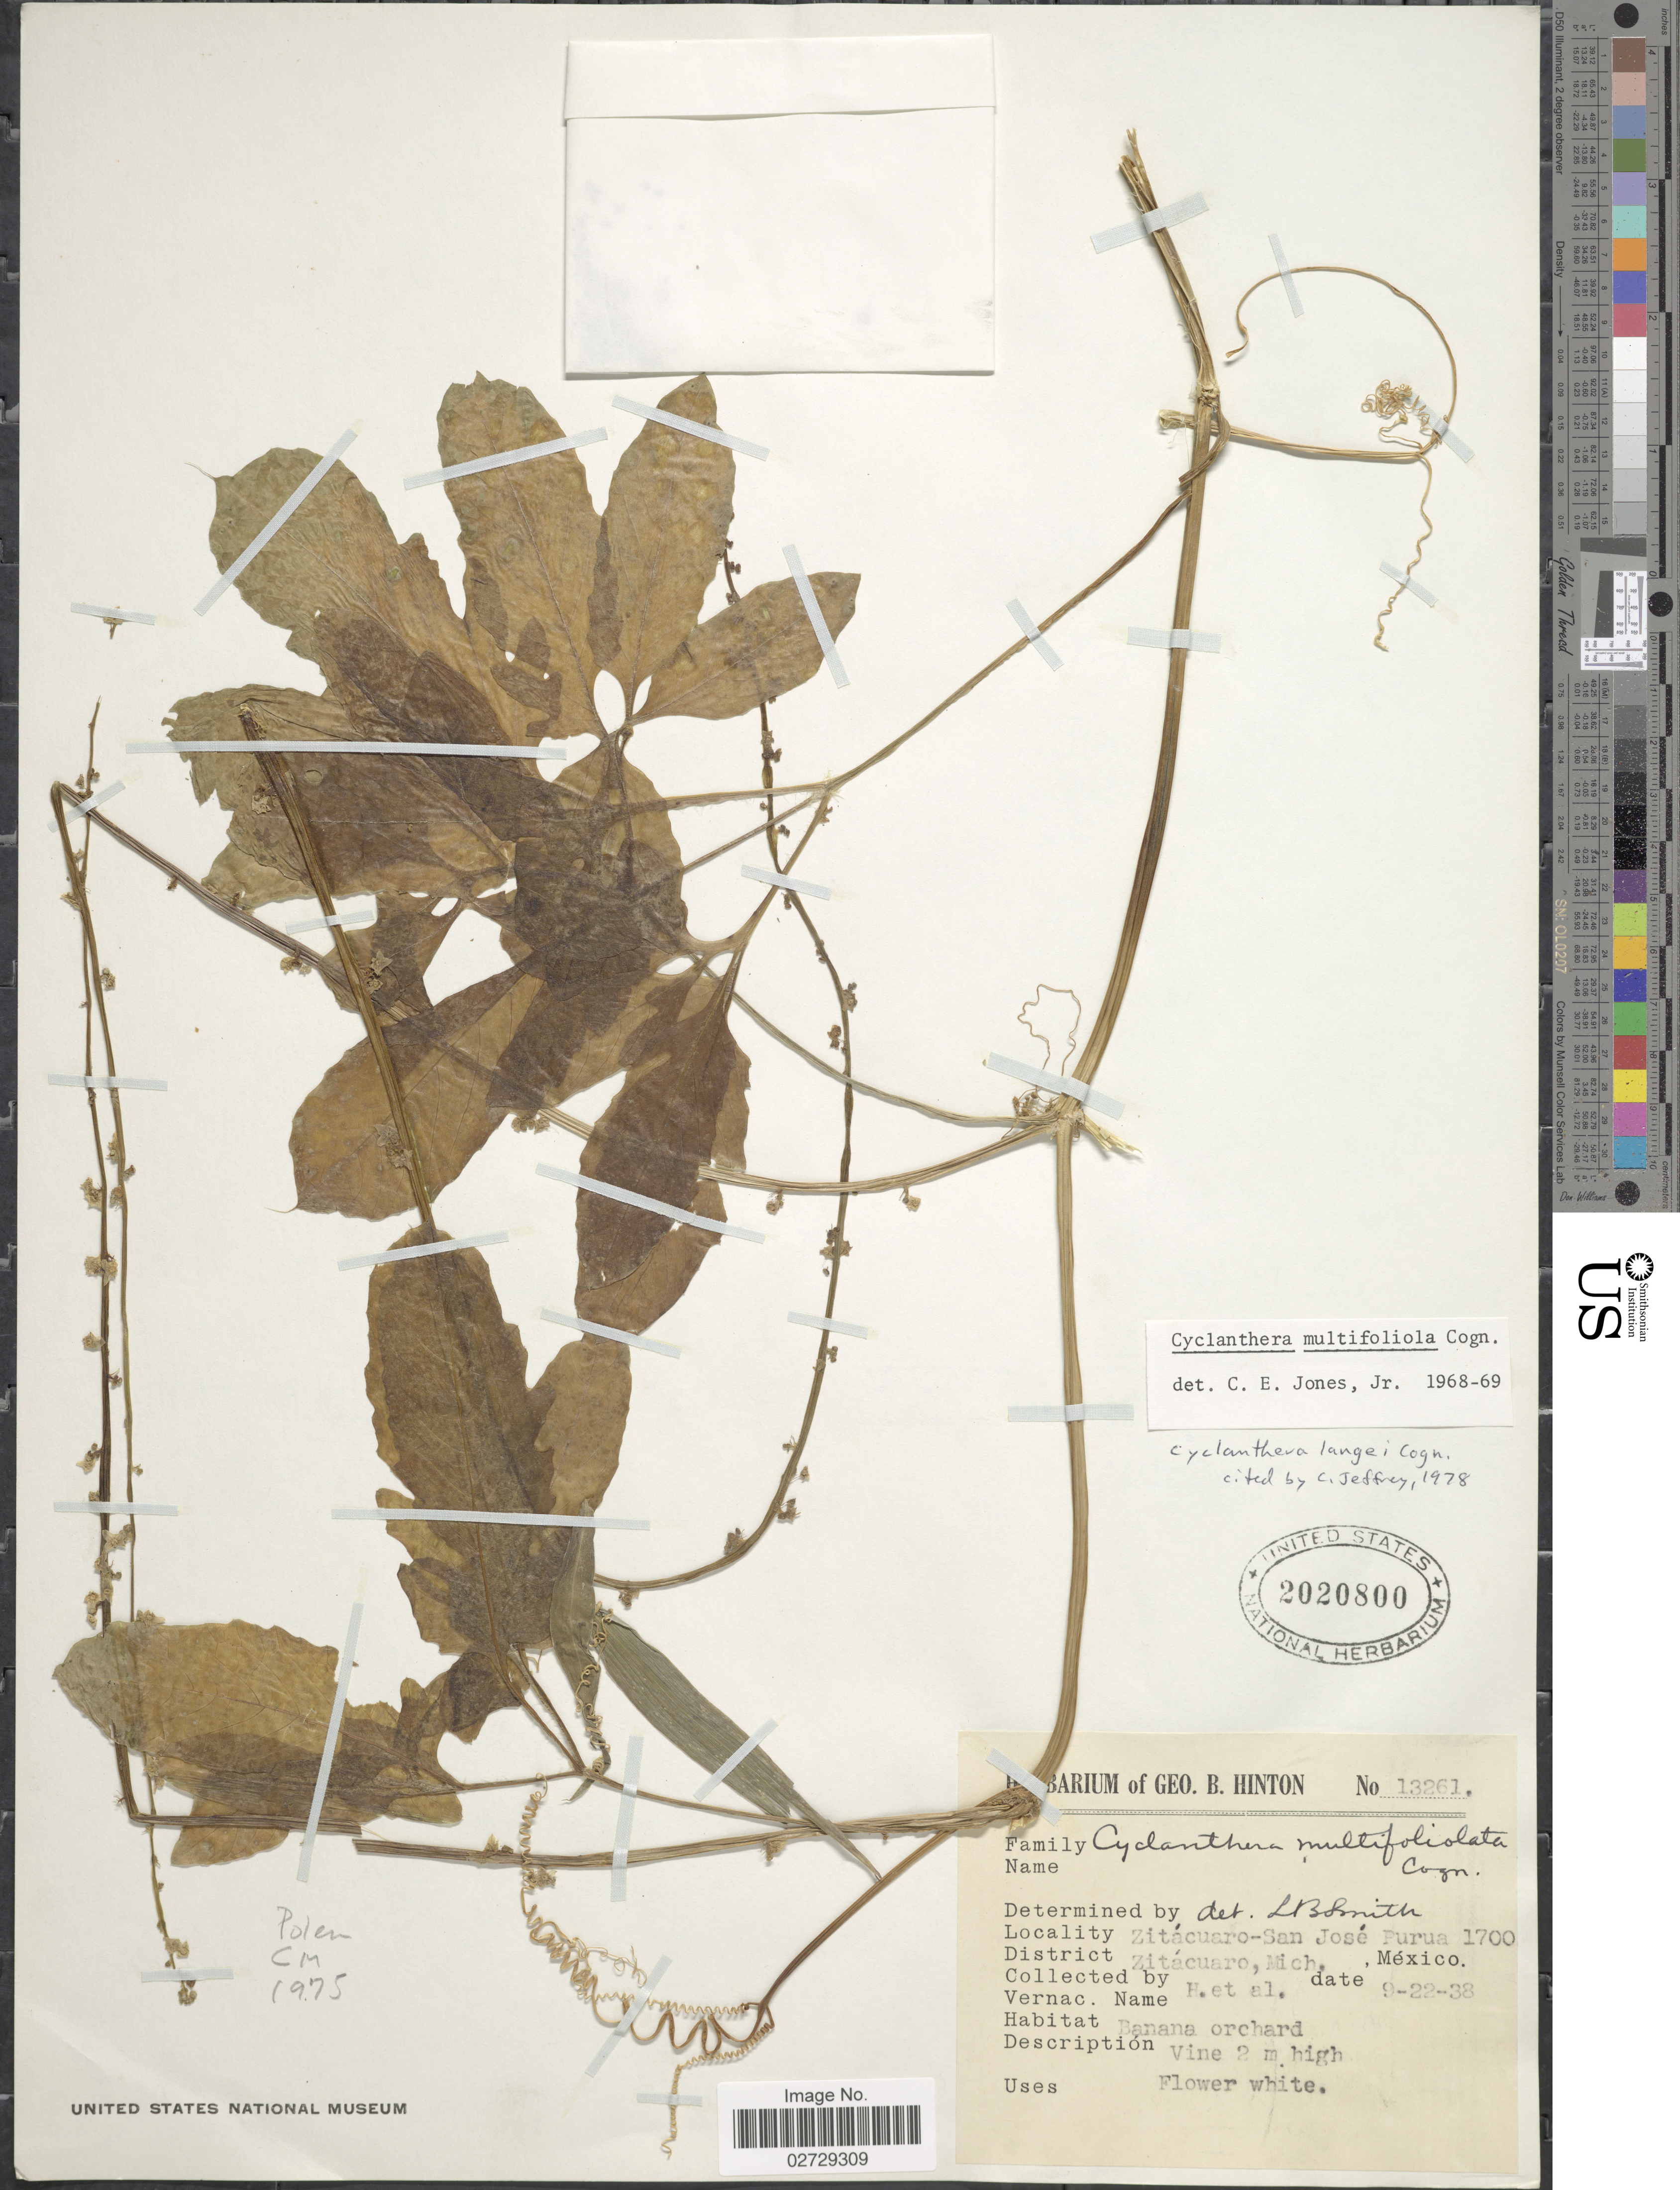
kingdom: Plantae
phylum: Tracheophyta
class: Magnoliopsida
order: Cucurbitales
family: Cucurbitaceae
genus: Cyclanthera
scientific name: Cyclanthera langaei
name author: Cogn.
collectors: G. B. Hinton & et al.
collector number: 13261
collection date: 1938-09-22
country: Mexico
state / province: Michoacán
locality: Zitacuaro- San Jose Purua. District: Zitacuaro.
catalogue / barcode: US 2020800